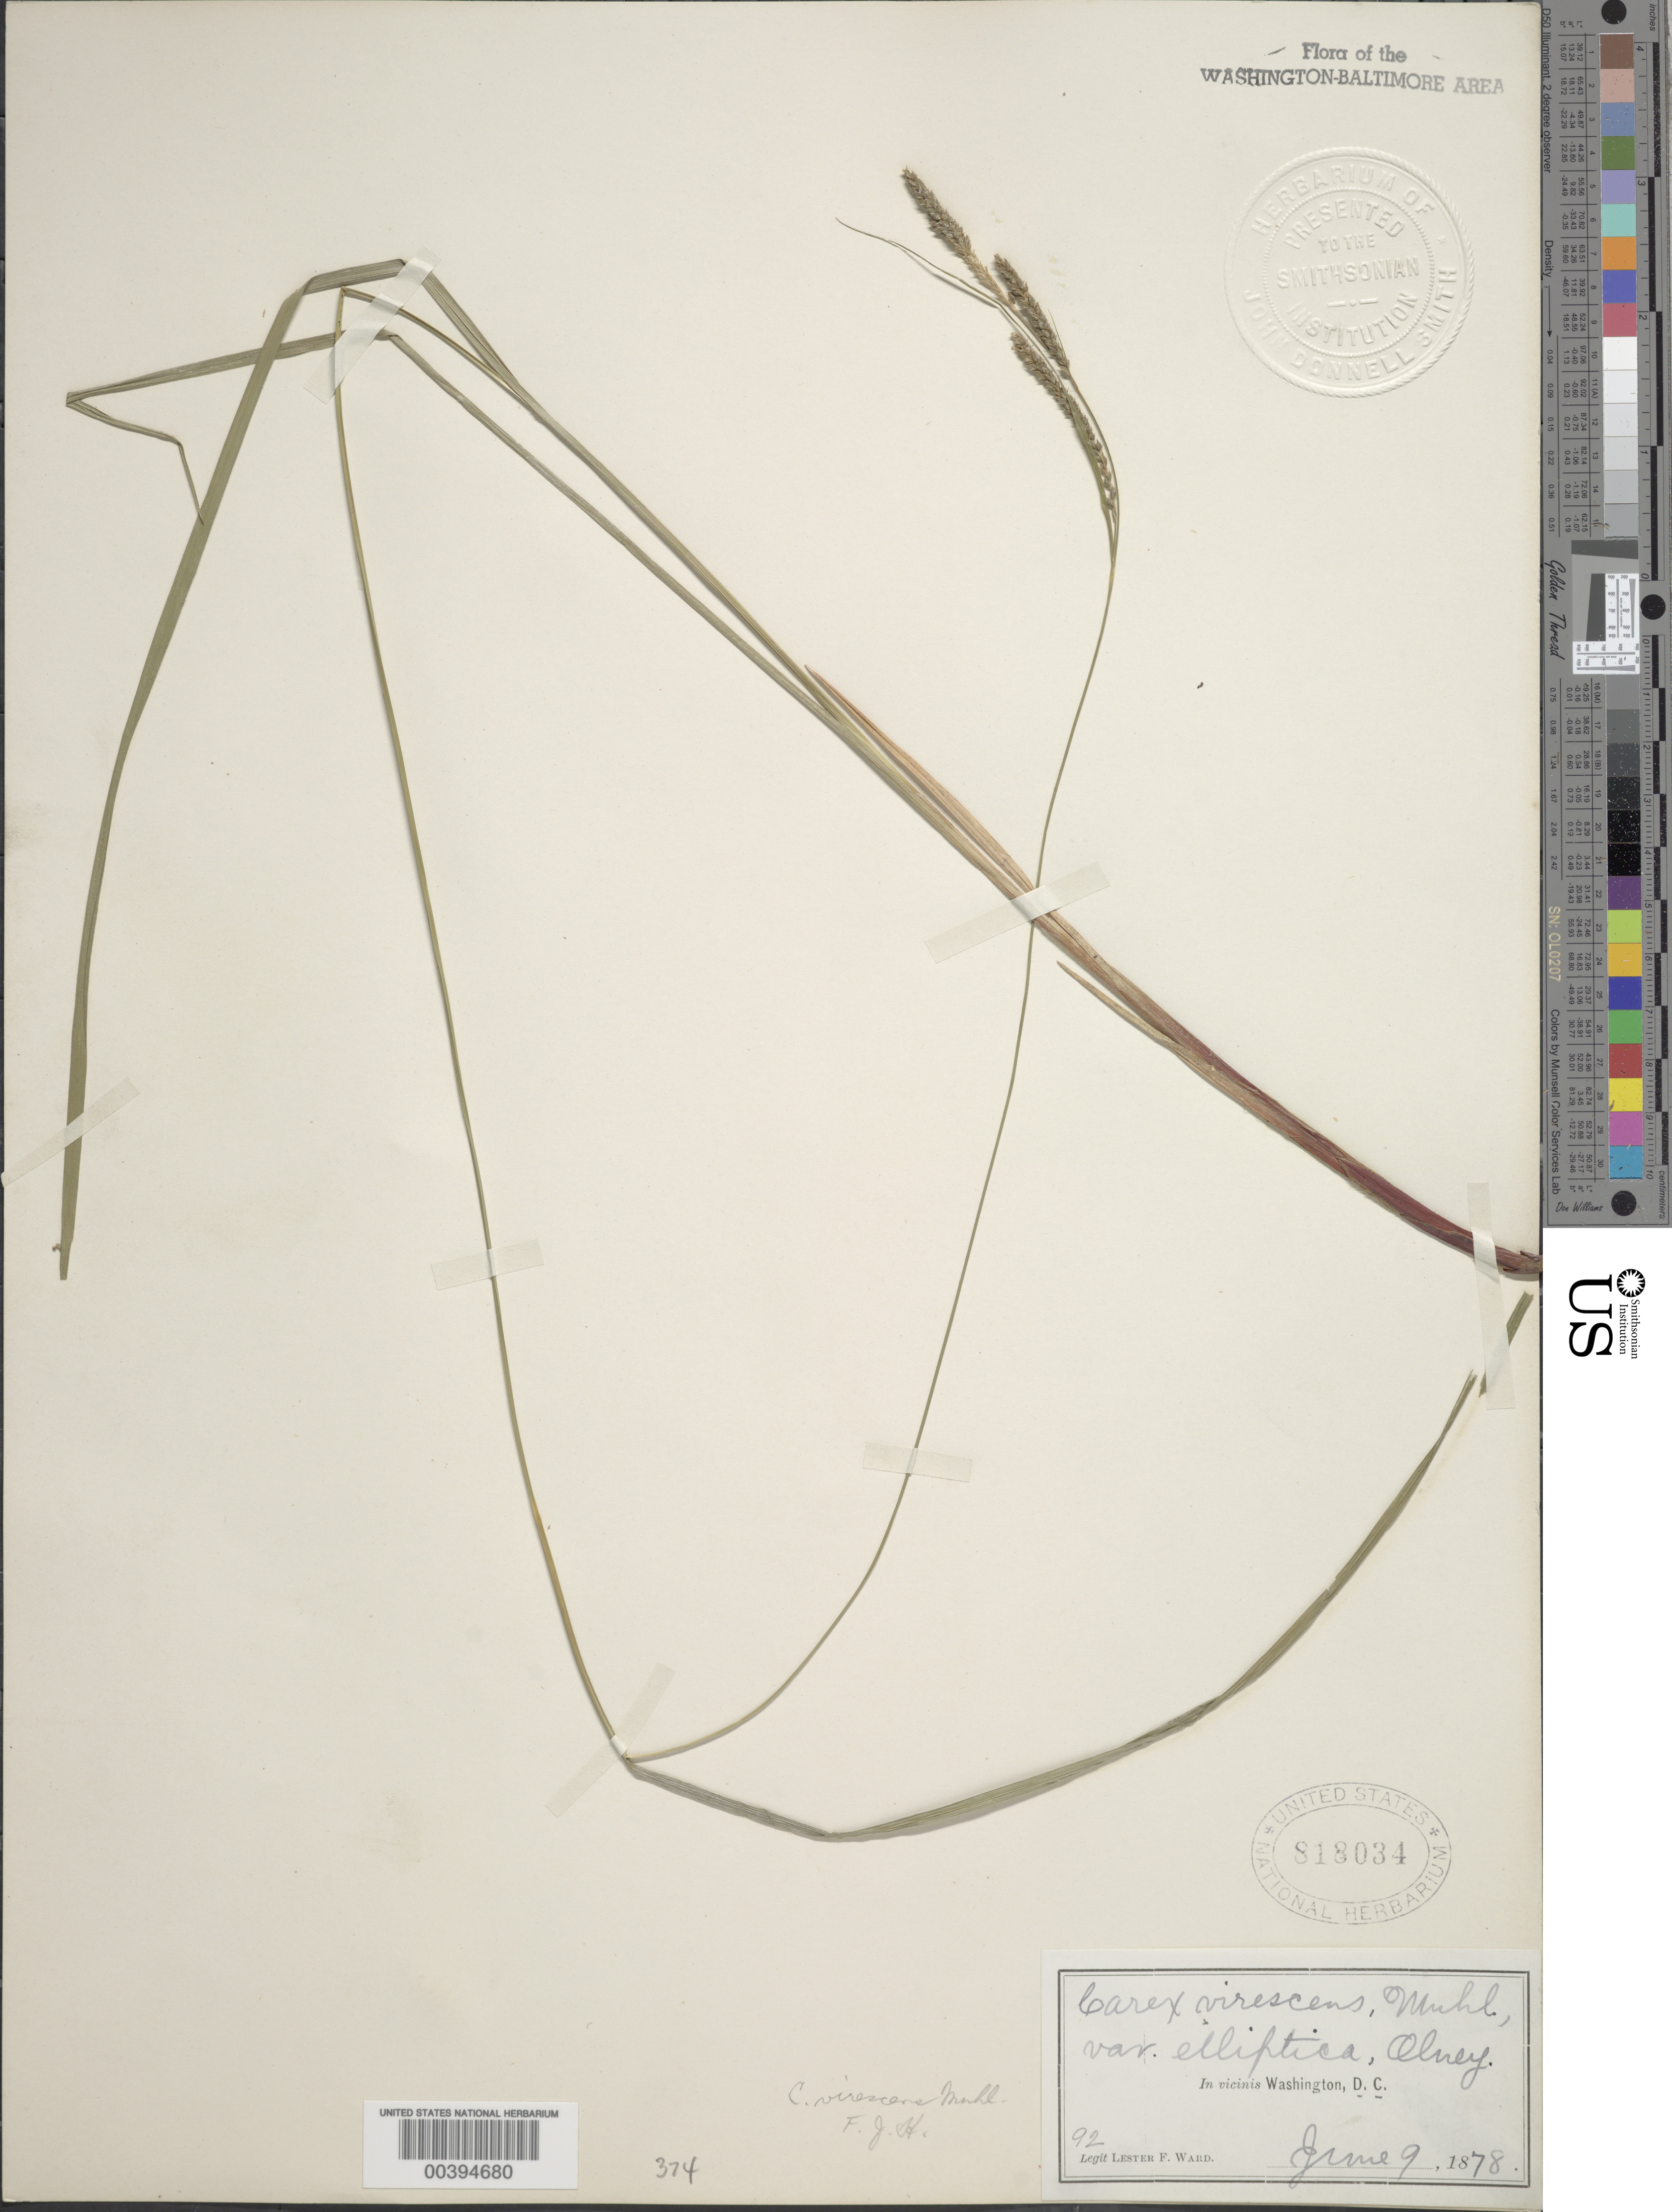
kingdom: Plantae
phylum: Tracheophyta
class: Liliopsida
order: Poales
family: Cyperaceae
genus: Carex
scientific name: Carex virescens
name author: Muhl. ex Willd.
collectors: L. F. Ward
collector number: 92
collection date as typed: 09 Jun 1878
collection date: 1878-06-09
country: United States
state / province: District of Columbia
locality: Washington DC Area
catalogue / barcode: US 818034